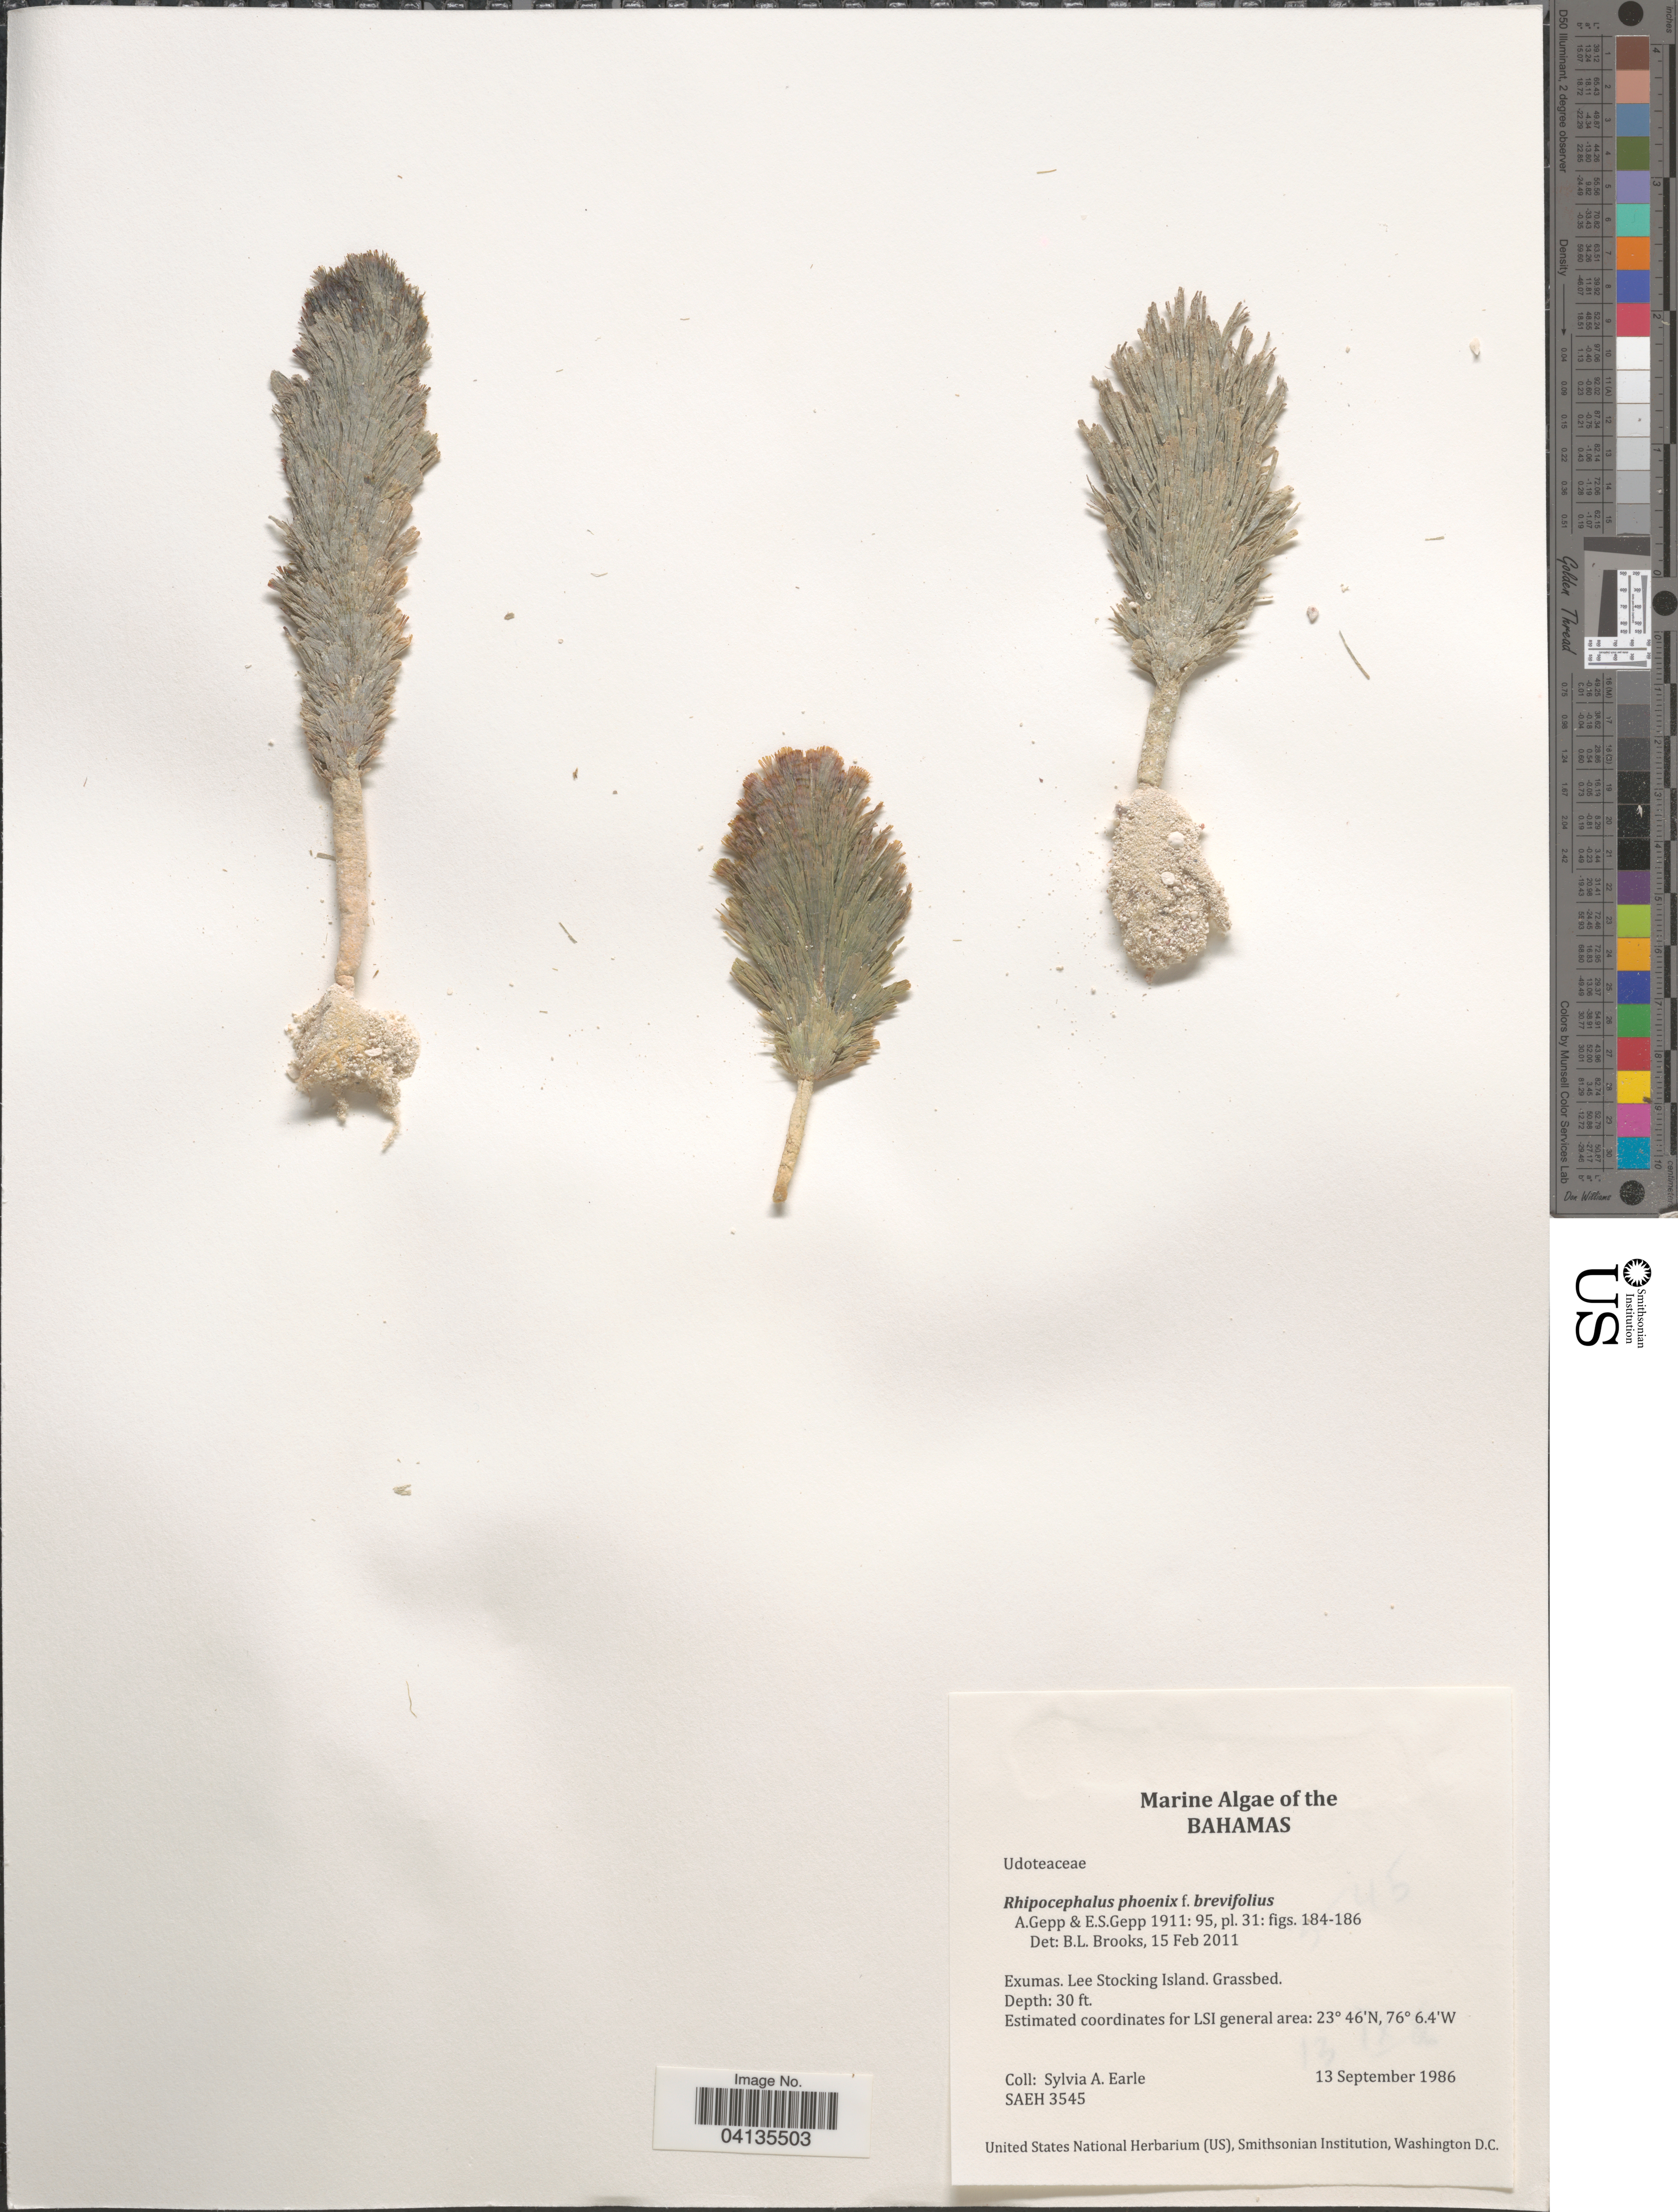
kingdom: Plantae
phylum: Chlorophyta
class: Ulvophyceae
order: Bryopsidales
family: Udoteaceae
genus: Rhipocephalus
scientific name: Rhipocephalus phoenix f. brevifolius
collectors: S. A. Earle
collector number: SAEH3545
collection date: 1986-09-13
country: Bahamas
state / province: Exuma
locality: Exumas. Lee Stocking Island.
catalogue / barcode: US 329149